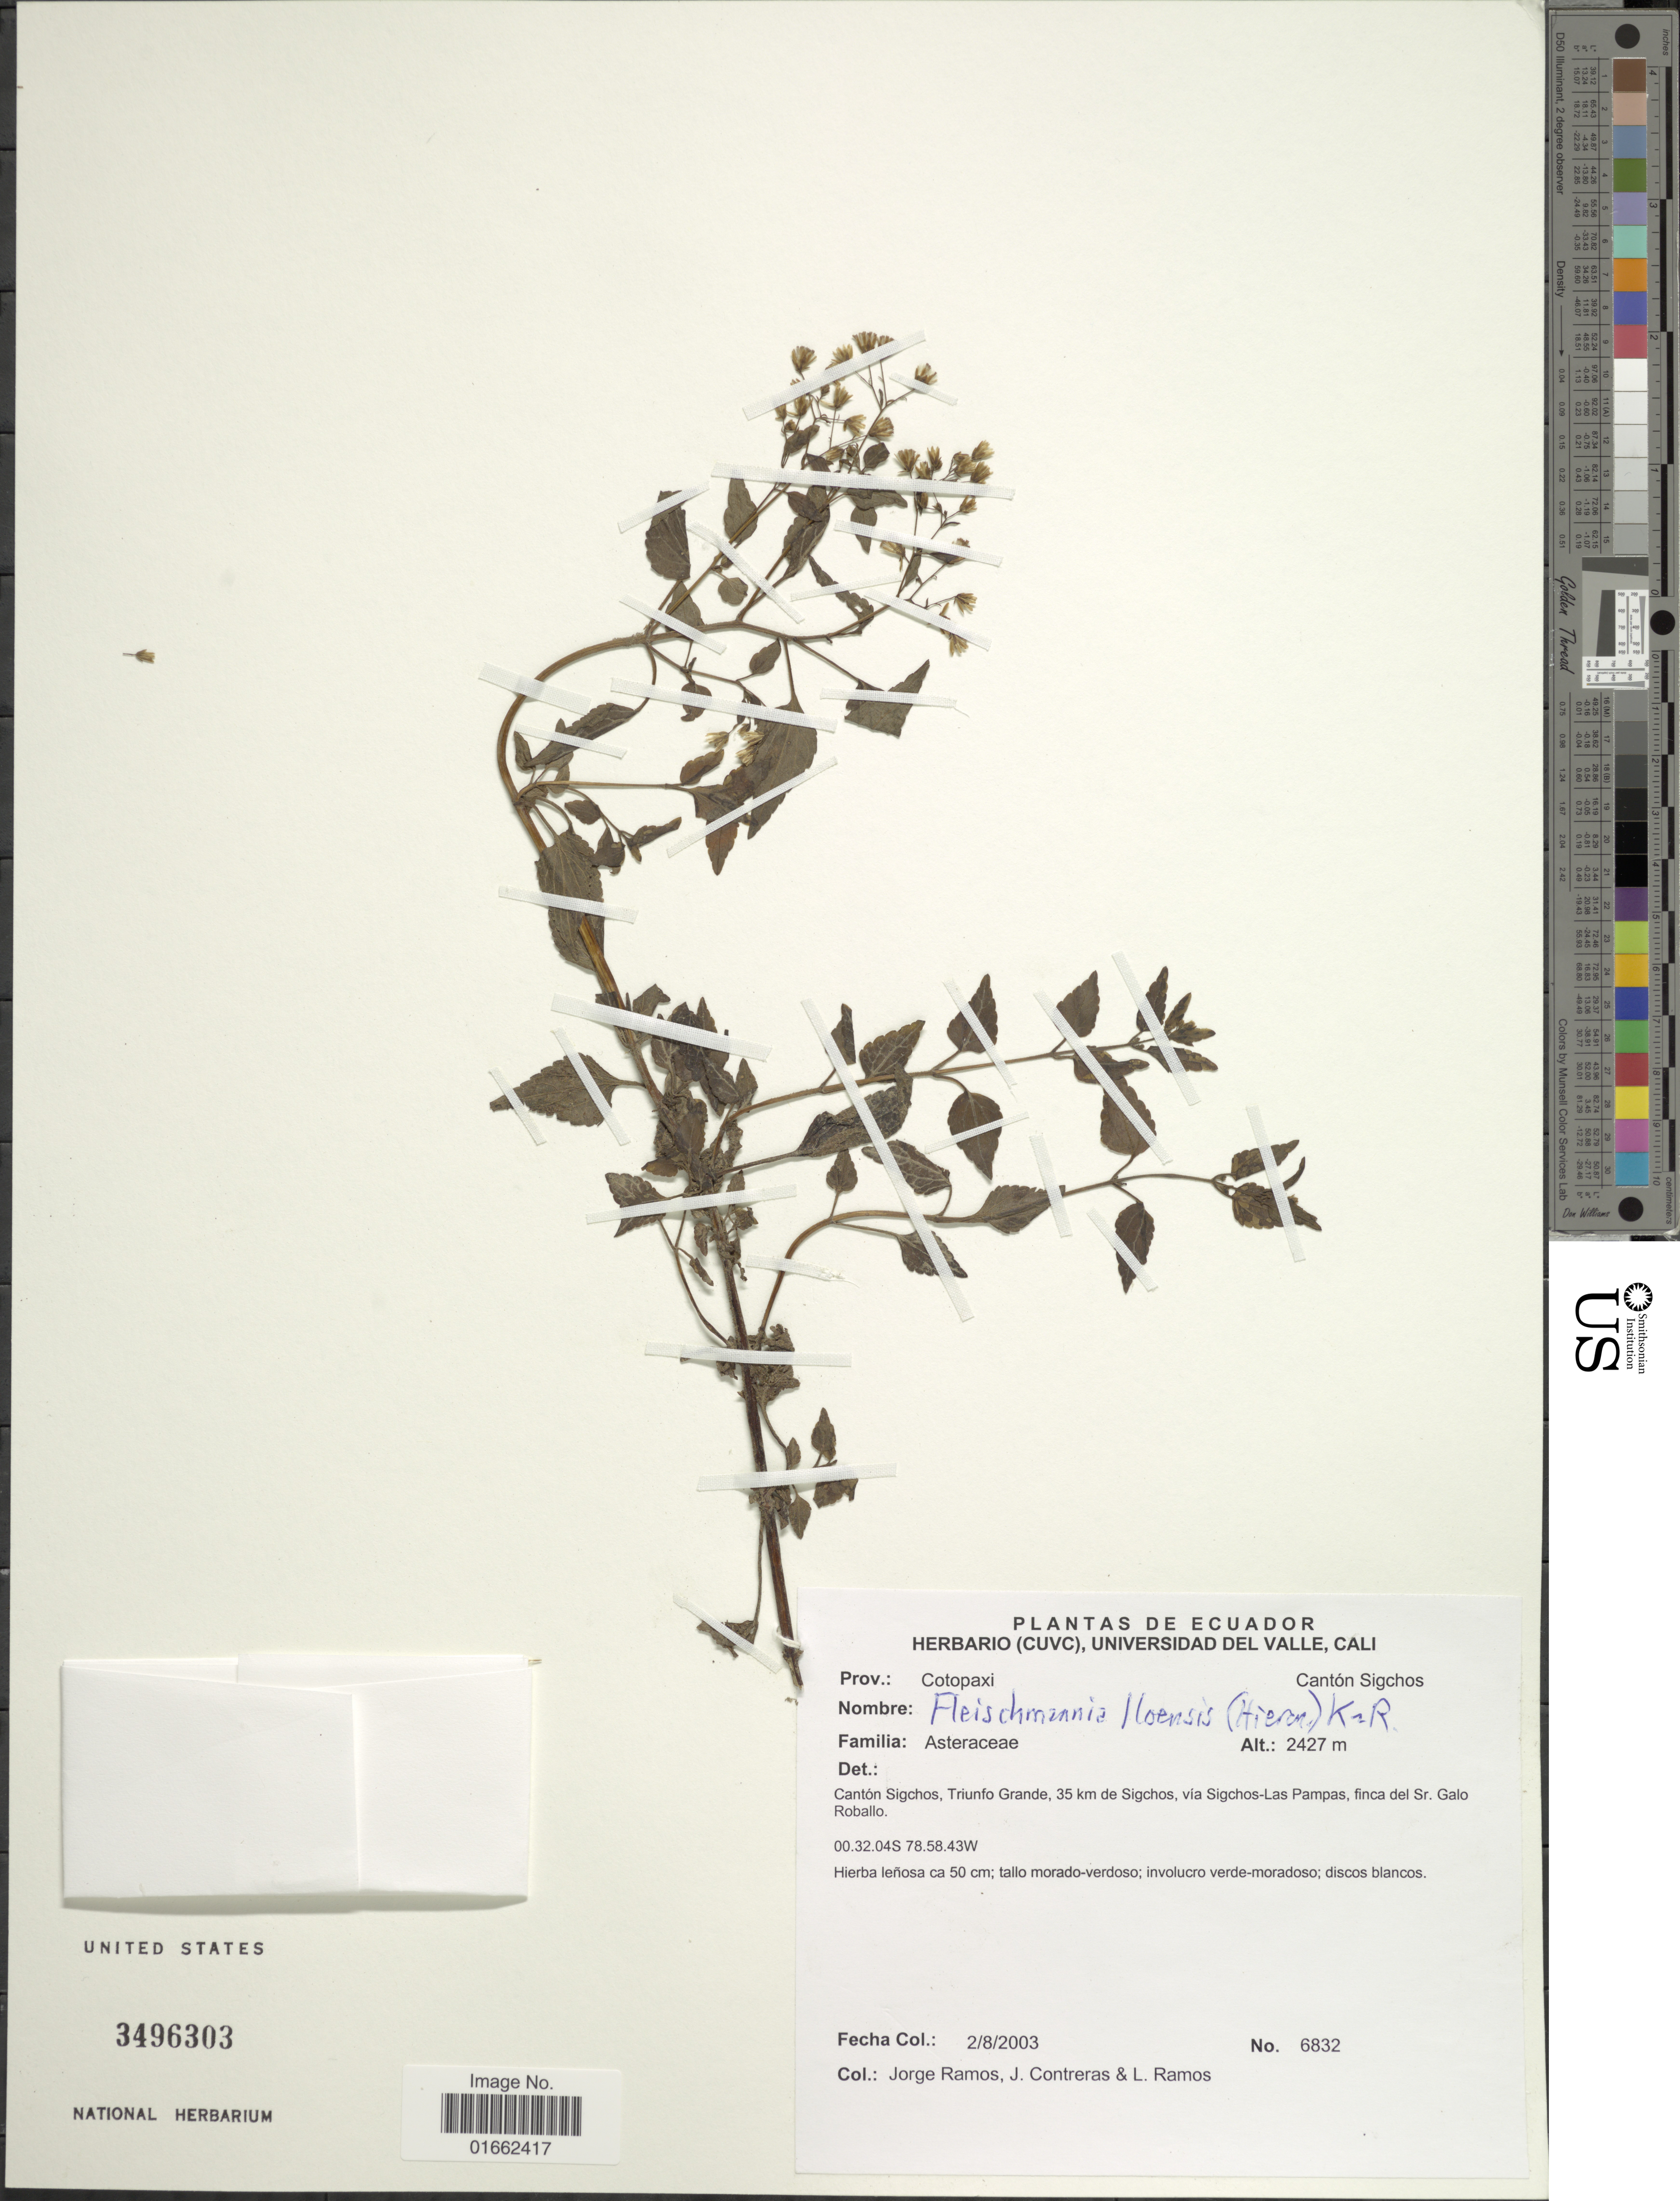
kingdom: Plantae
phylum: Tracheophyta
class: Magnoliopsida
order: Asterales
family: Asteraceae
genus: Fleischmannia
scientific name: Fleischmannia lloensis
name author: (Hieron.) R.M. King & H. Rob.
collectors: J. Ramos, J. Contreras & L. Ramos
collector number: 6832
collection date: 2003-08-02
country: Ecuador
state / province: Cotopaxi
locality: Prov.: Cotopaxi. Cantón Sigchos. Cantón Sigchos. Triunfo Grande, 35 km de Sigchos, via Sigchos-Las Pampas, finca del Sr. Galo Roballo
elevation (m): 2427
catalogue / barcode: US 3496303